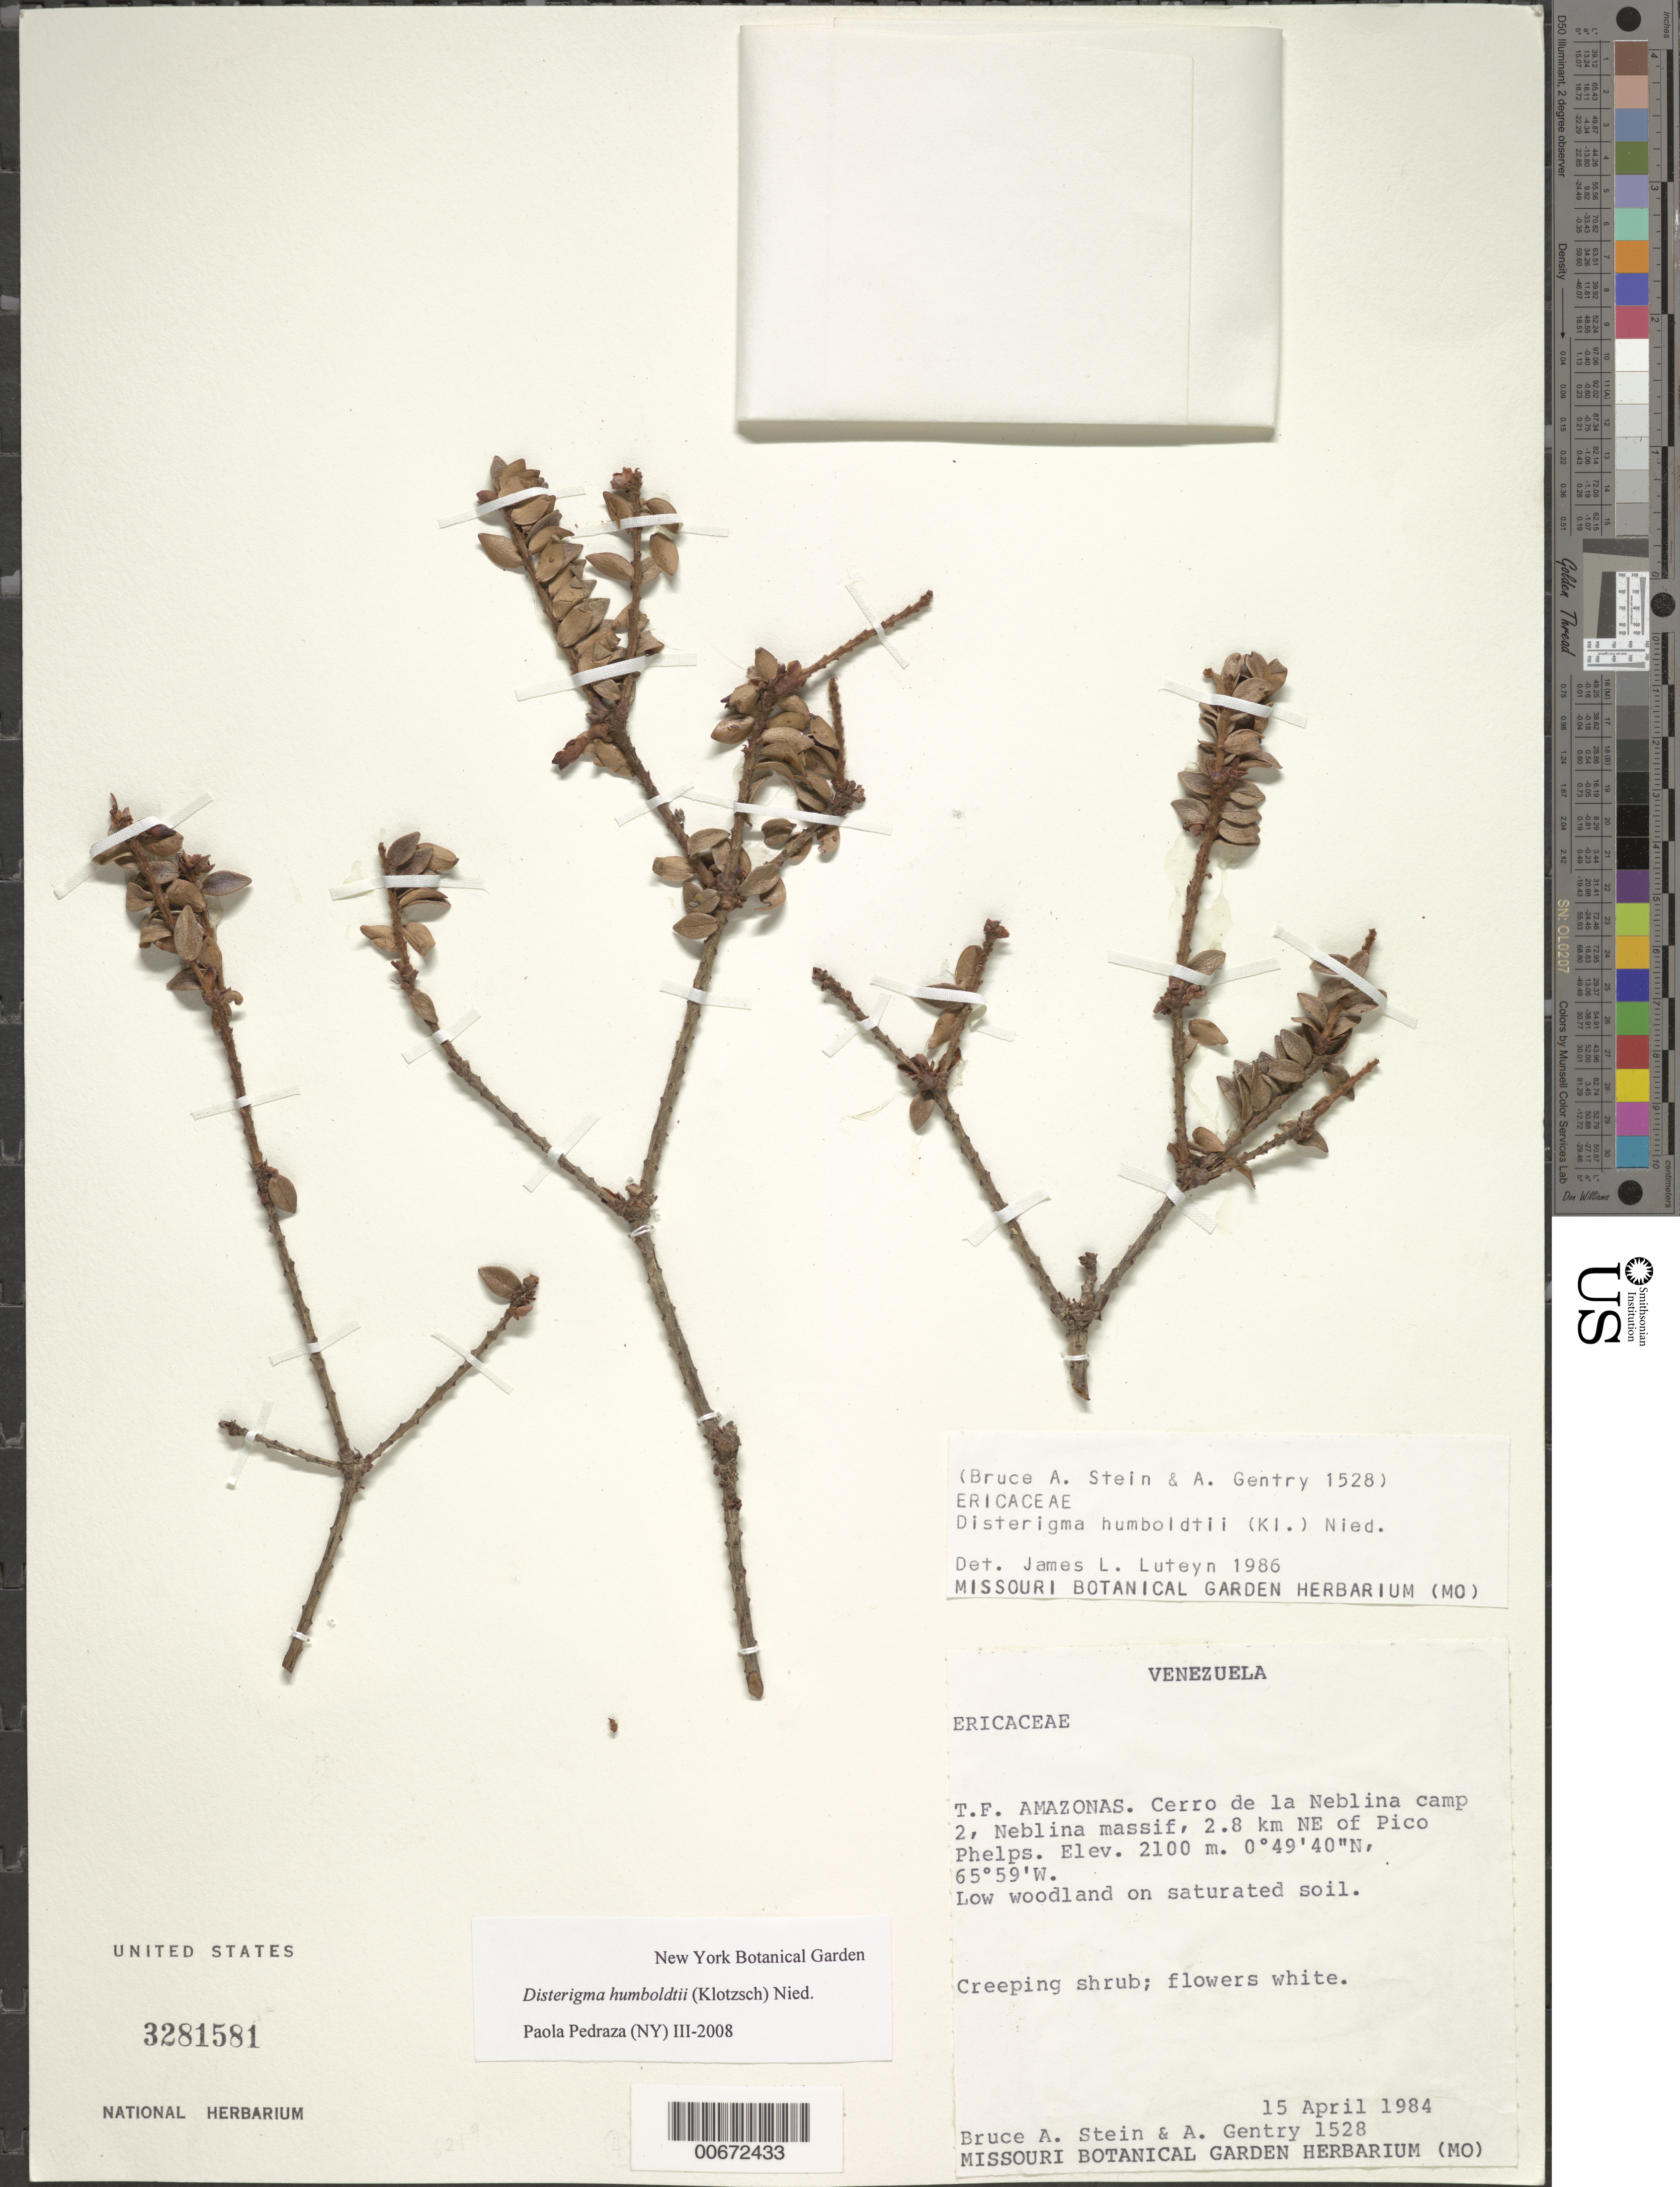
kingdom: Plantae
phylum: Tracheophyta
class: Magnoliopsida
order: Ericales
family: Ericaceae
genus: Disterigma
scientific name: Disterigma humboldtii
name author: (Klotzsch) Nied.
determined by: Luteyn, J. L.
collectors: B. A. Stein & A. H. Gentry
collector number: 1528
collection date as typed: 15-Apr-84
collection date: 1984-04-15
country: Venezuela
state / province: Amazonas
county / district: Río Negro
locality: Cerro de la Neblina camp 2, Neblina Massif, 2.8 km NE of Pico Phelps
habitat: Low woodland on saturated soil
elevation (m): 2100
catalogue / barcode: US 3281518